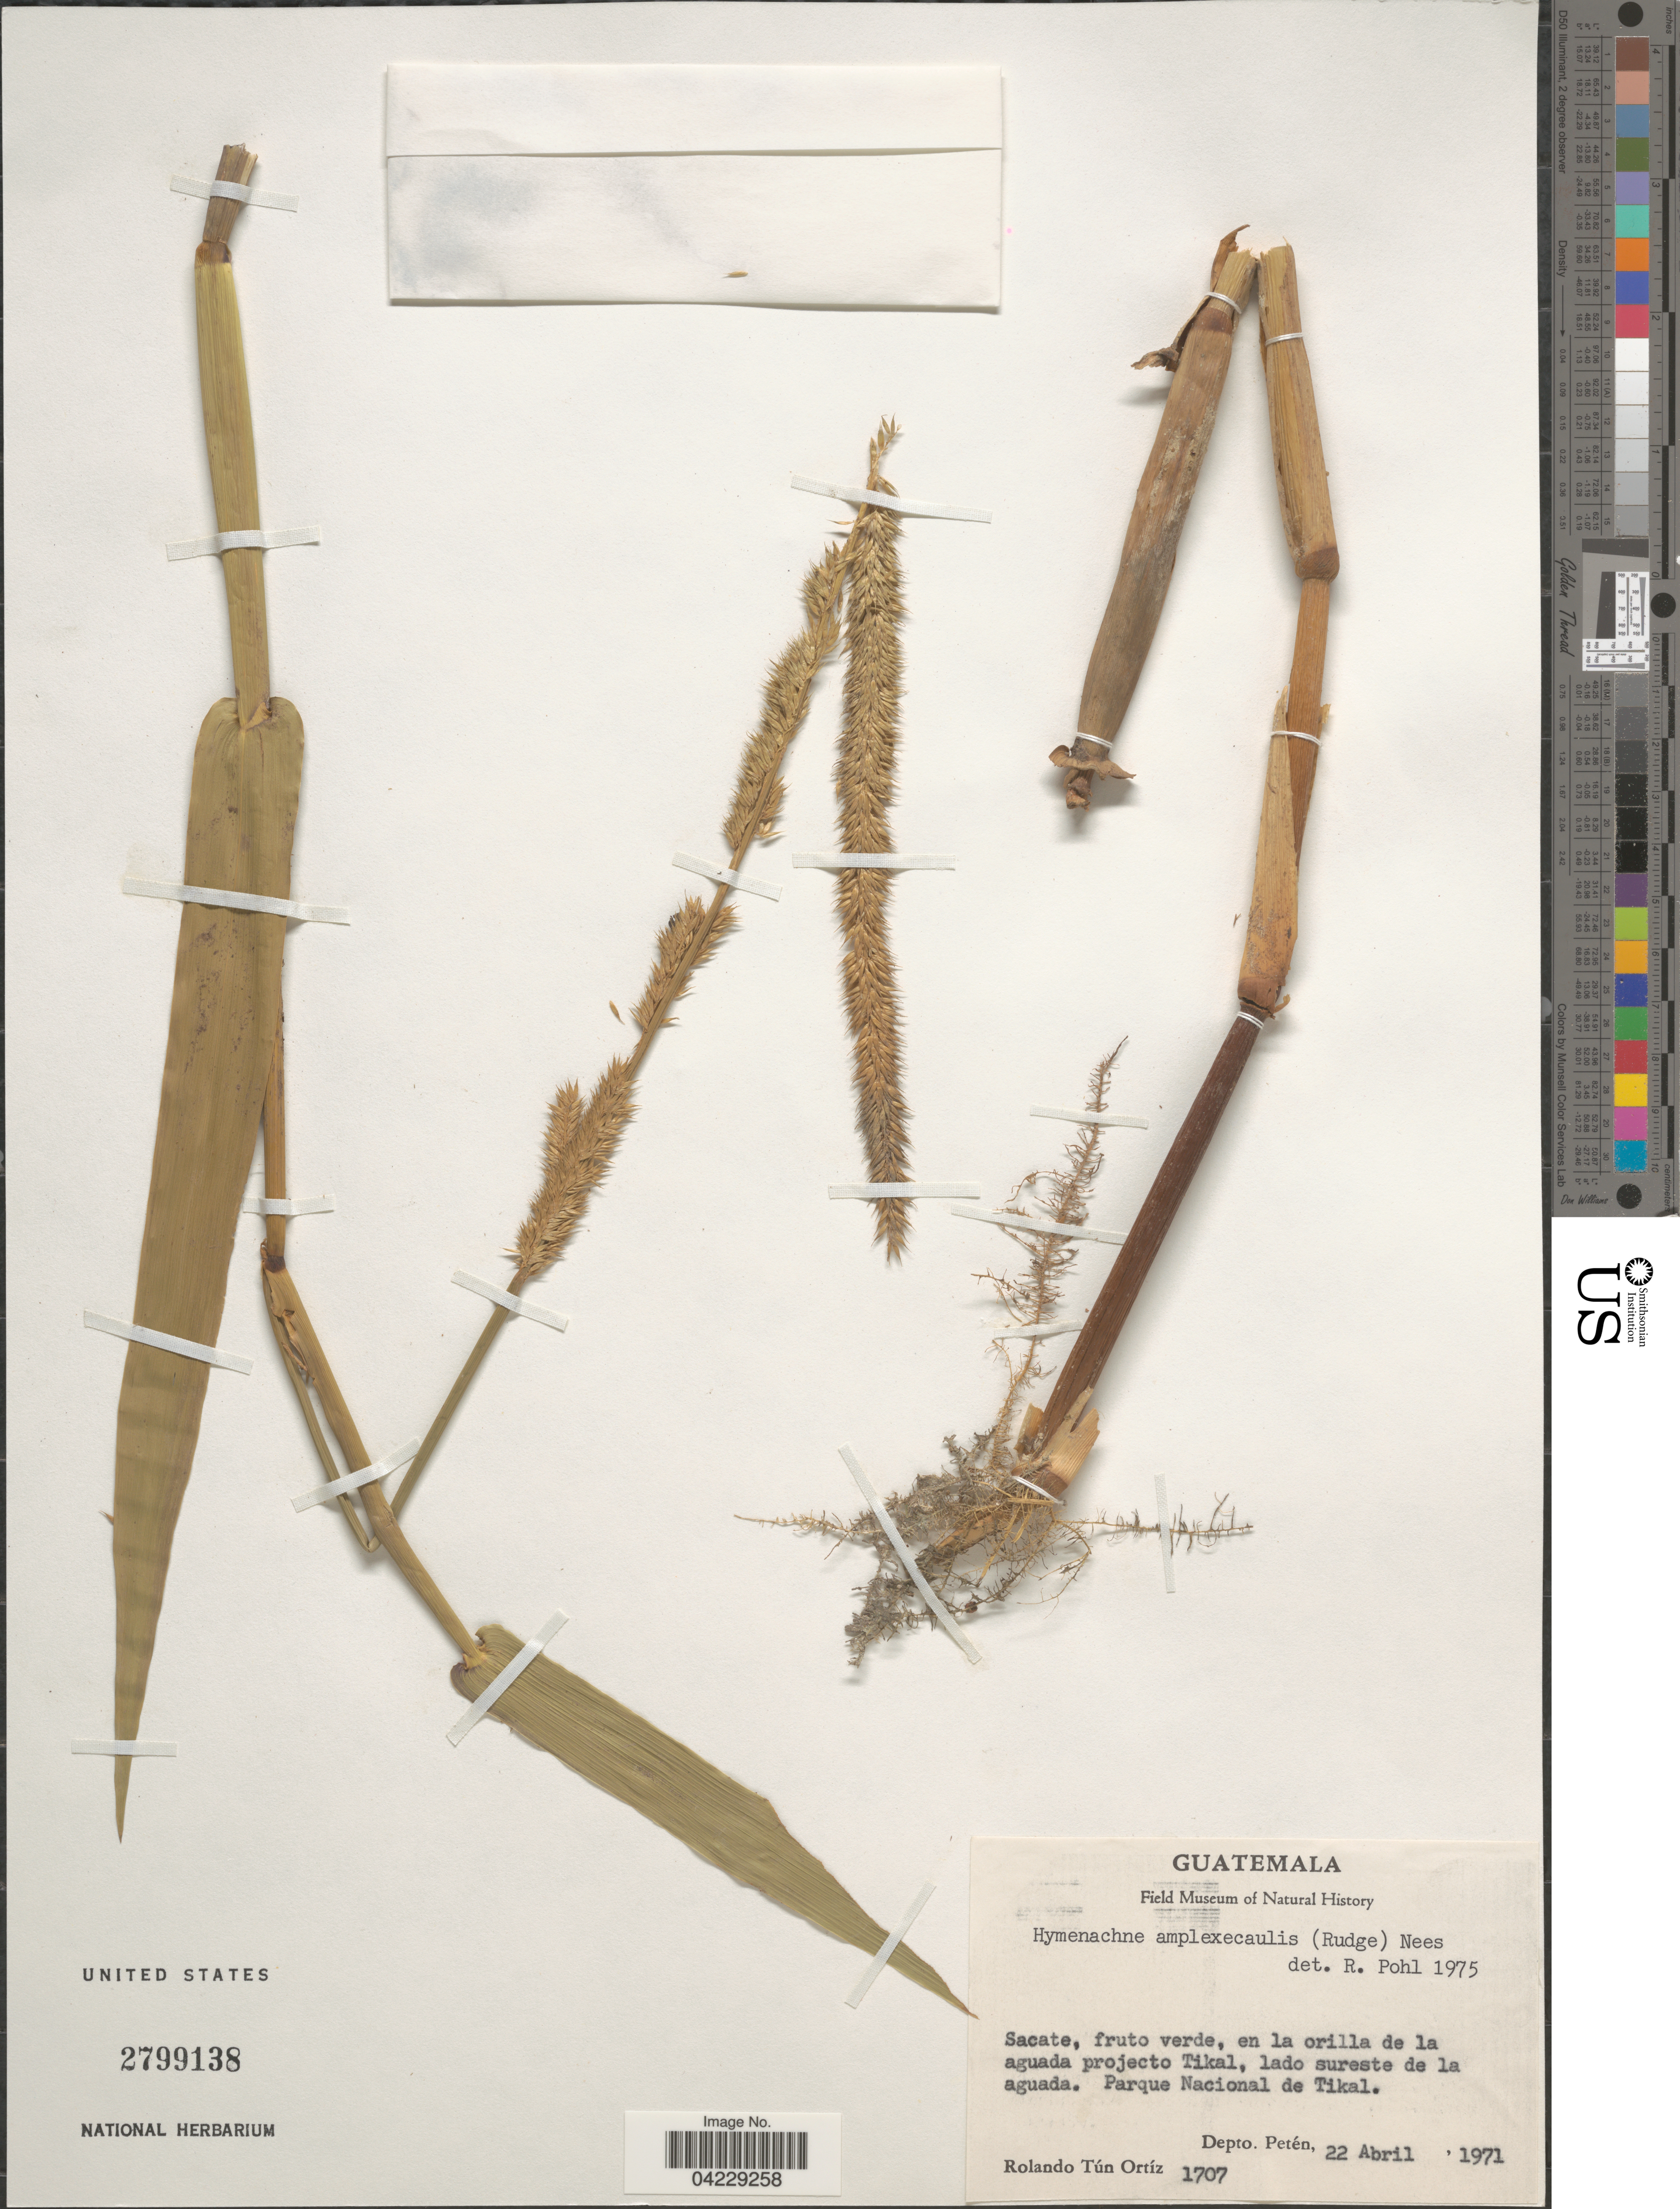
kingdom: Plantae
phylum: Tracheophyta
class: Liliopsida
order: Poales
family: Poaceae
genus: Hymenachne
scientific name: Hymenachne amplexicaulis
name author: (Rudge) Nees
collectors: R. T. Ortíz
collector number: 1707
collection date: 1971-04-22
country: Guatemala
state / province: El Peten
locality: Sacate, en la orilla de la aguada projecto Tikal. Parque Nacional de Tikal. Depto. Petén.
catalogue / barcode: US 2799138